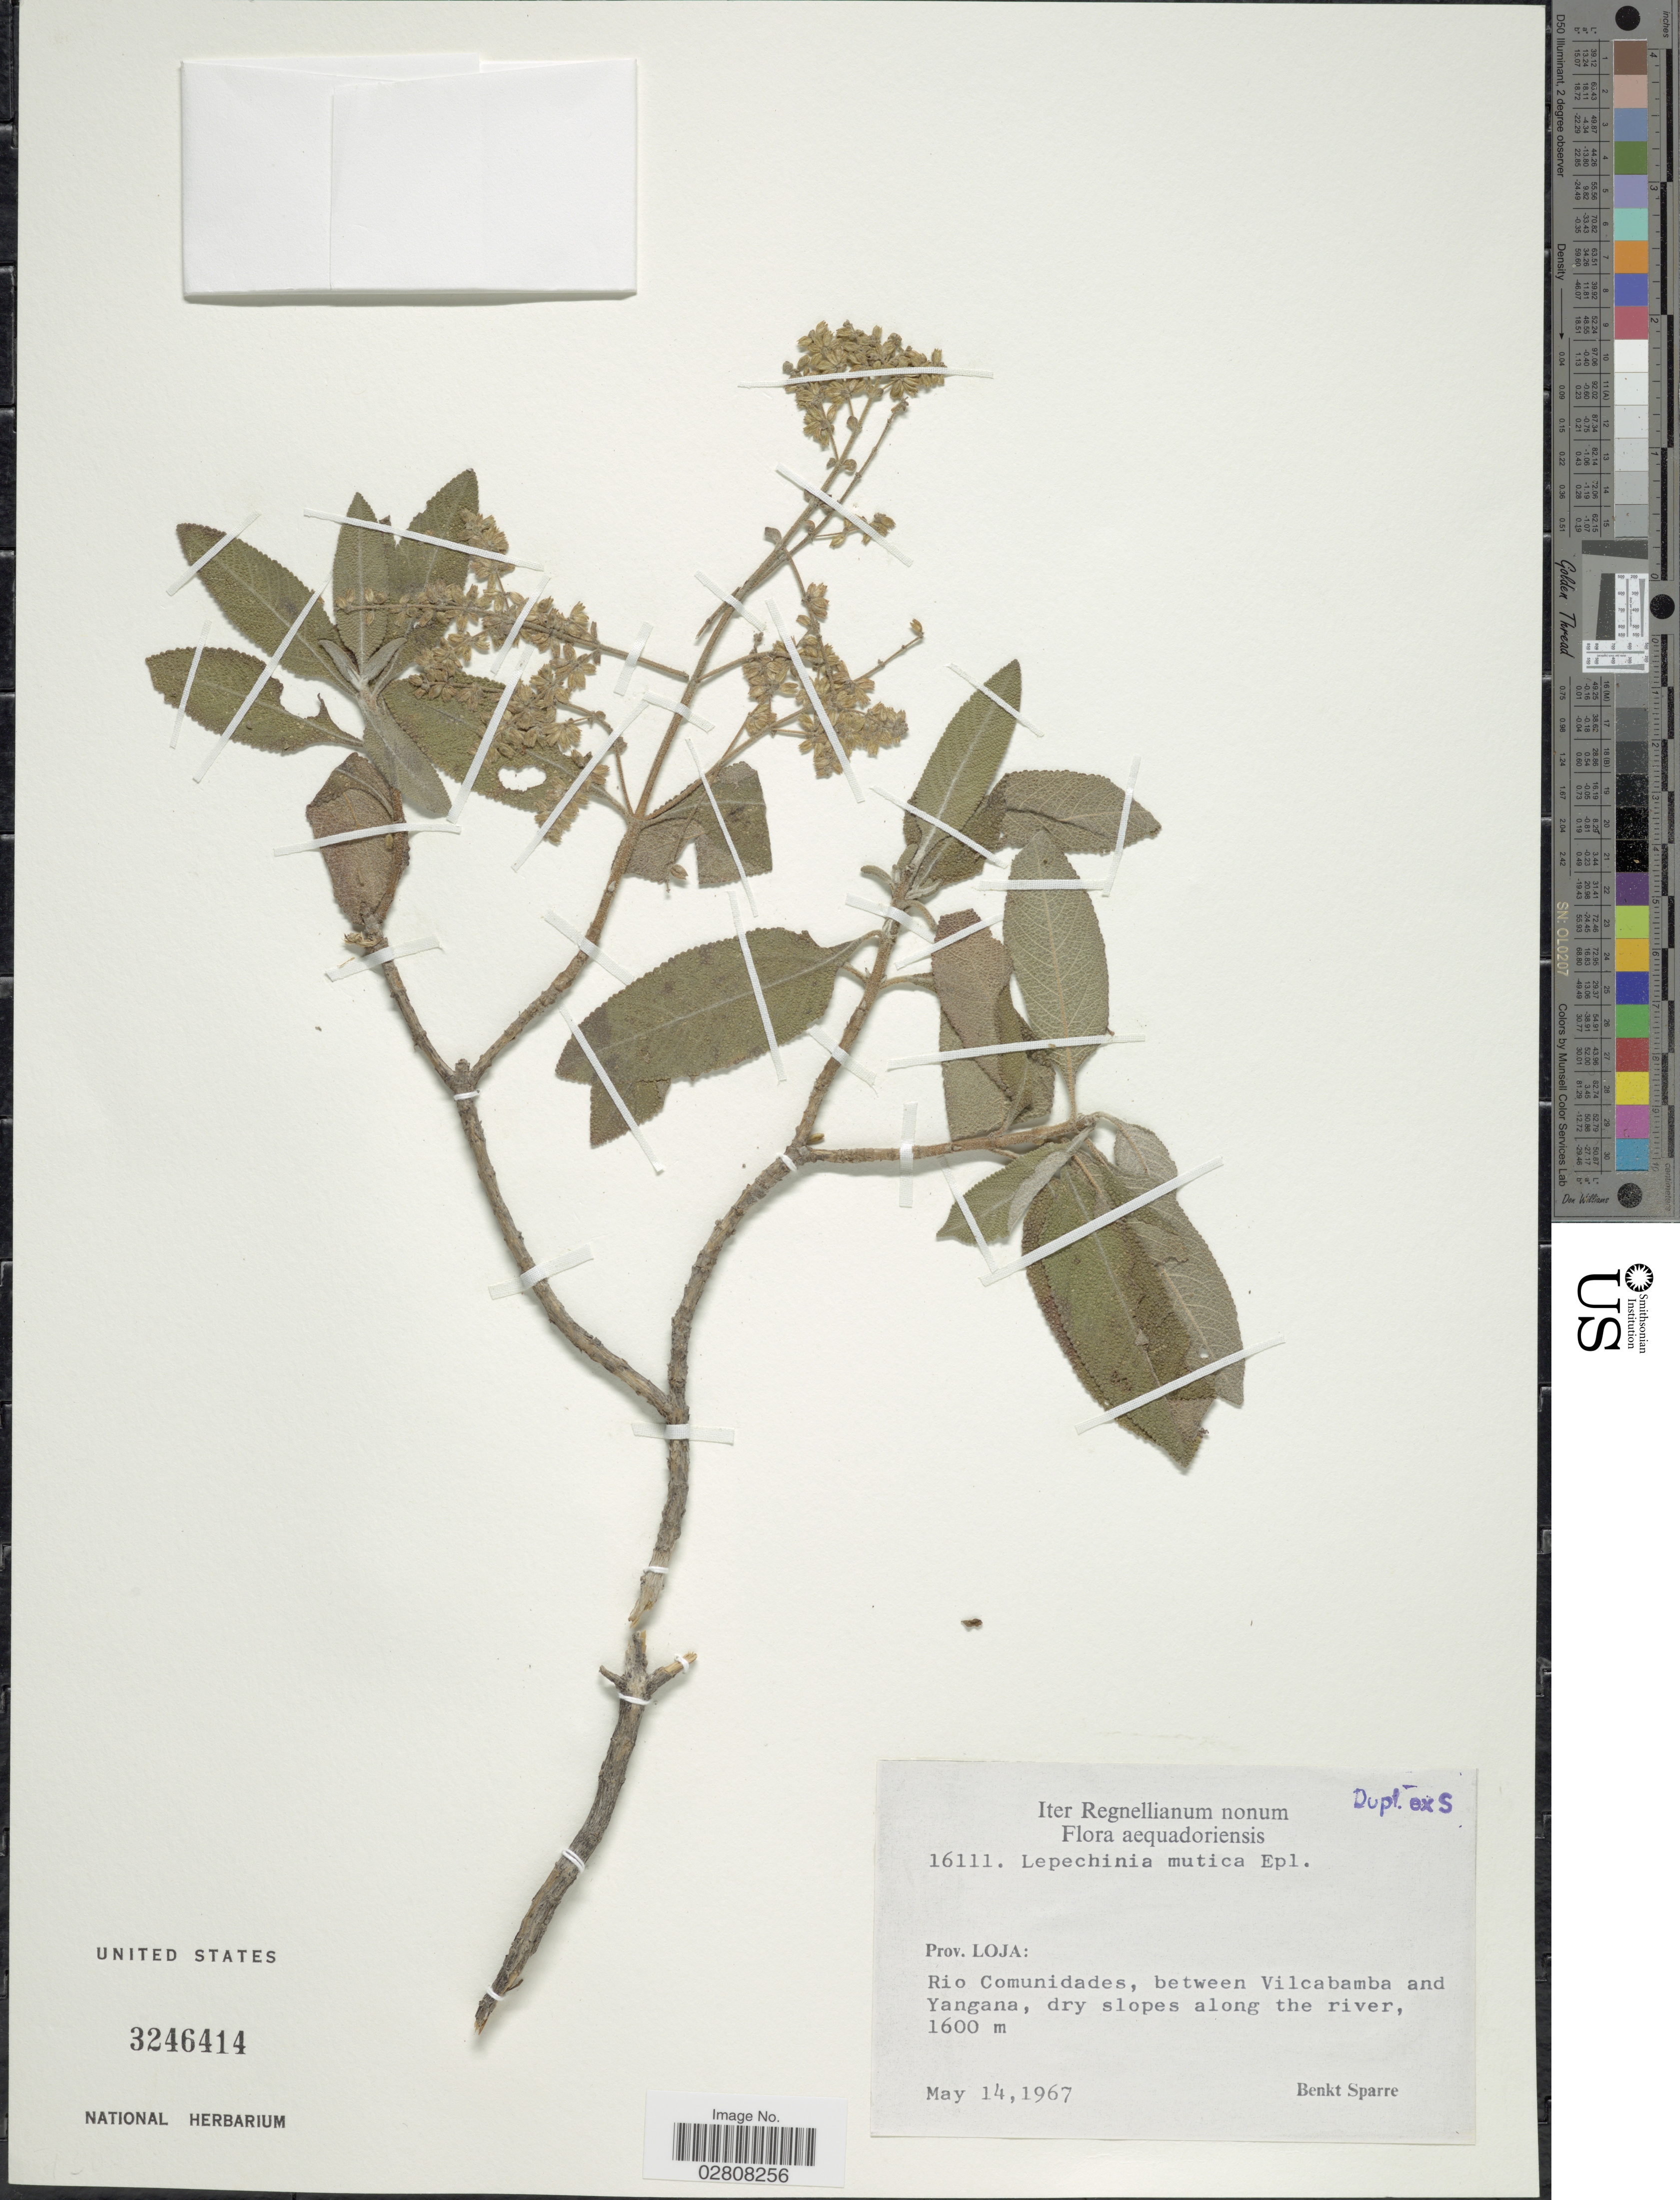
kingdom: Plantae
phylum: Tracheophyta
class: Magnoliopsida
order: Lamiales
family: Lamiaceae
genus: Lepechinia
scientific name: Lepechinia mutica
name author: (Benth.) Epling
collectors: B. Sparre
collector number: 16111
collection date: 1967-05-14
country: Ecuador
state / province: Loja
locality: Aequadoriensis. Prov. Loja: Rio Comunidades, between Vilcabamba and Yangana, dry slopes along the river.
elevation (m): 1600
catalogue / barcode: US 3246414